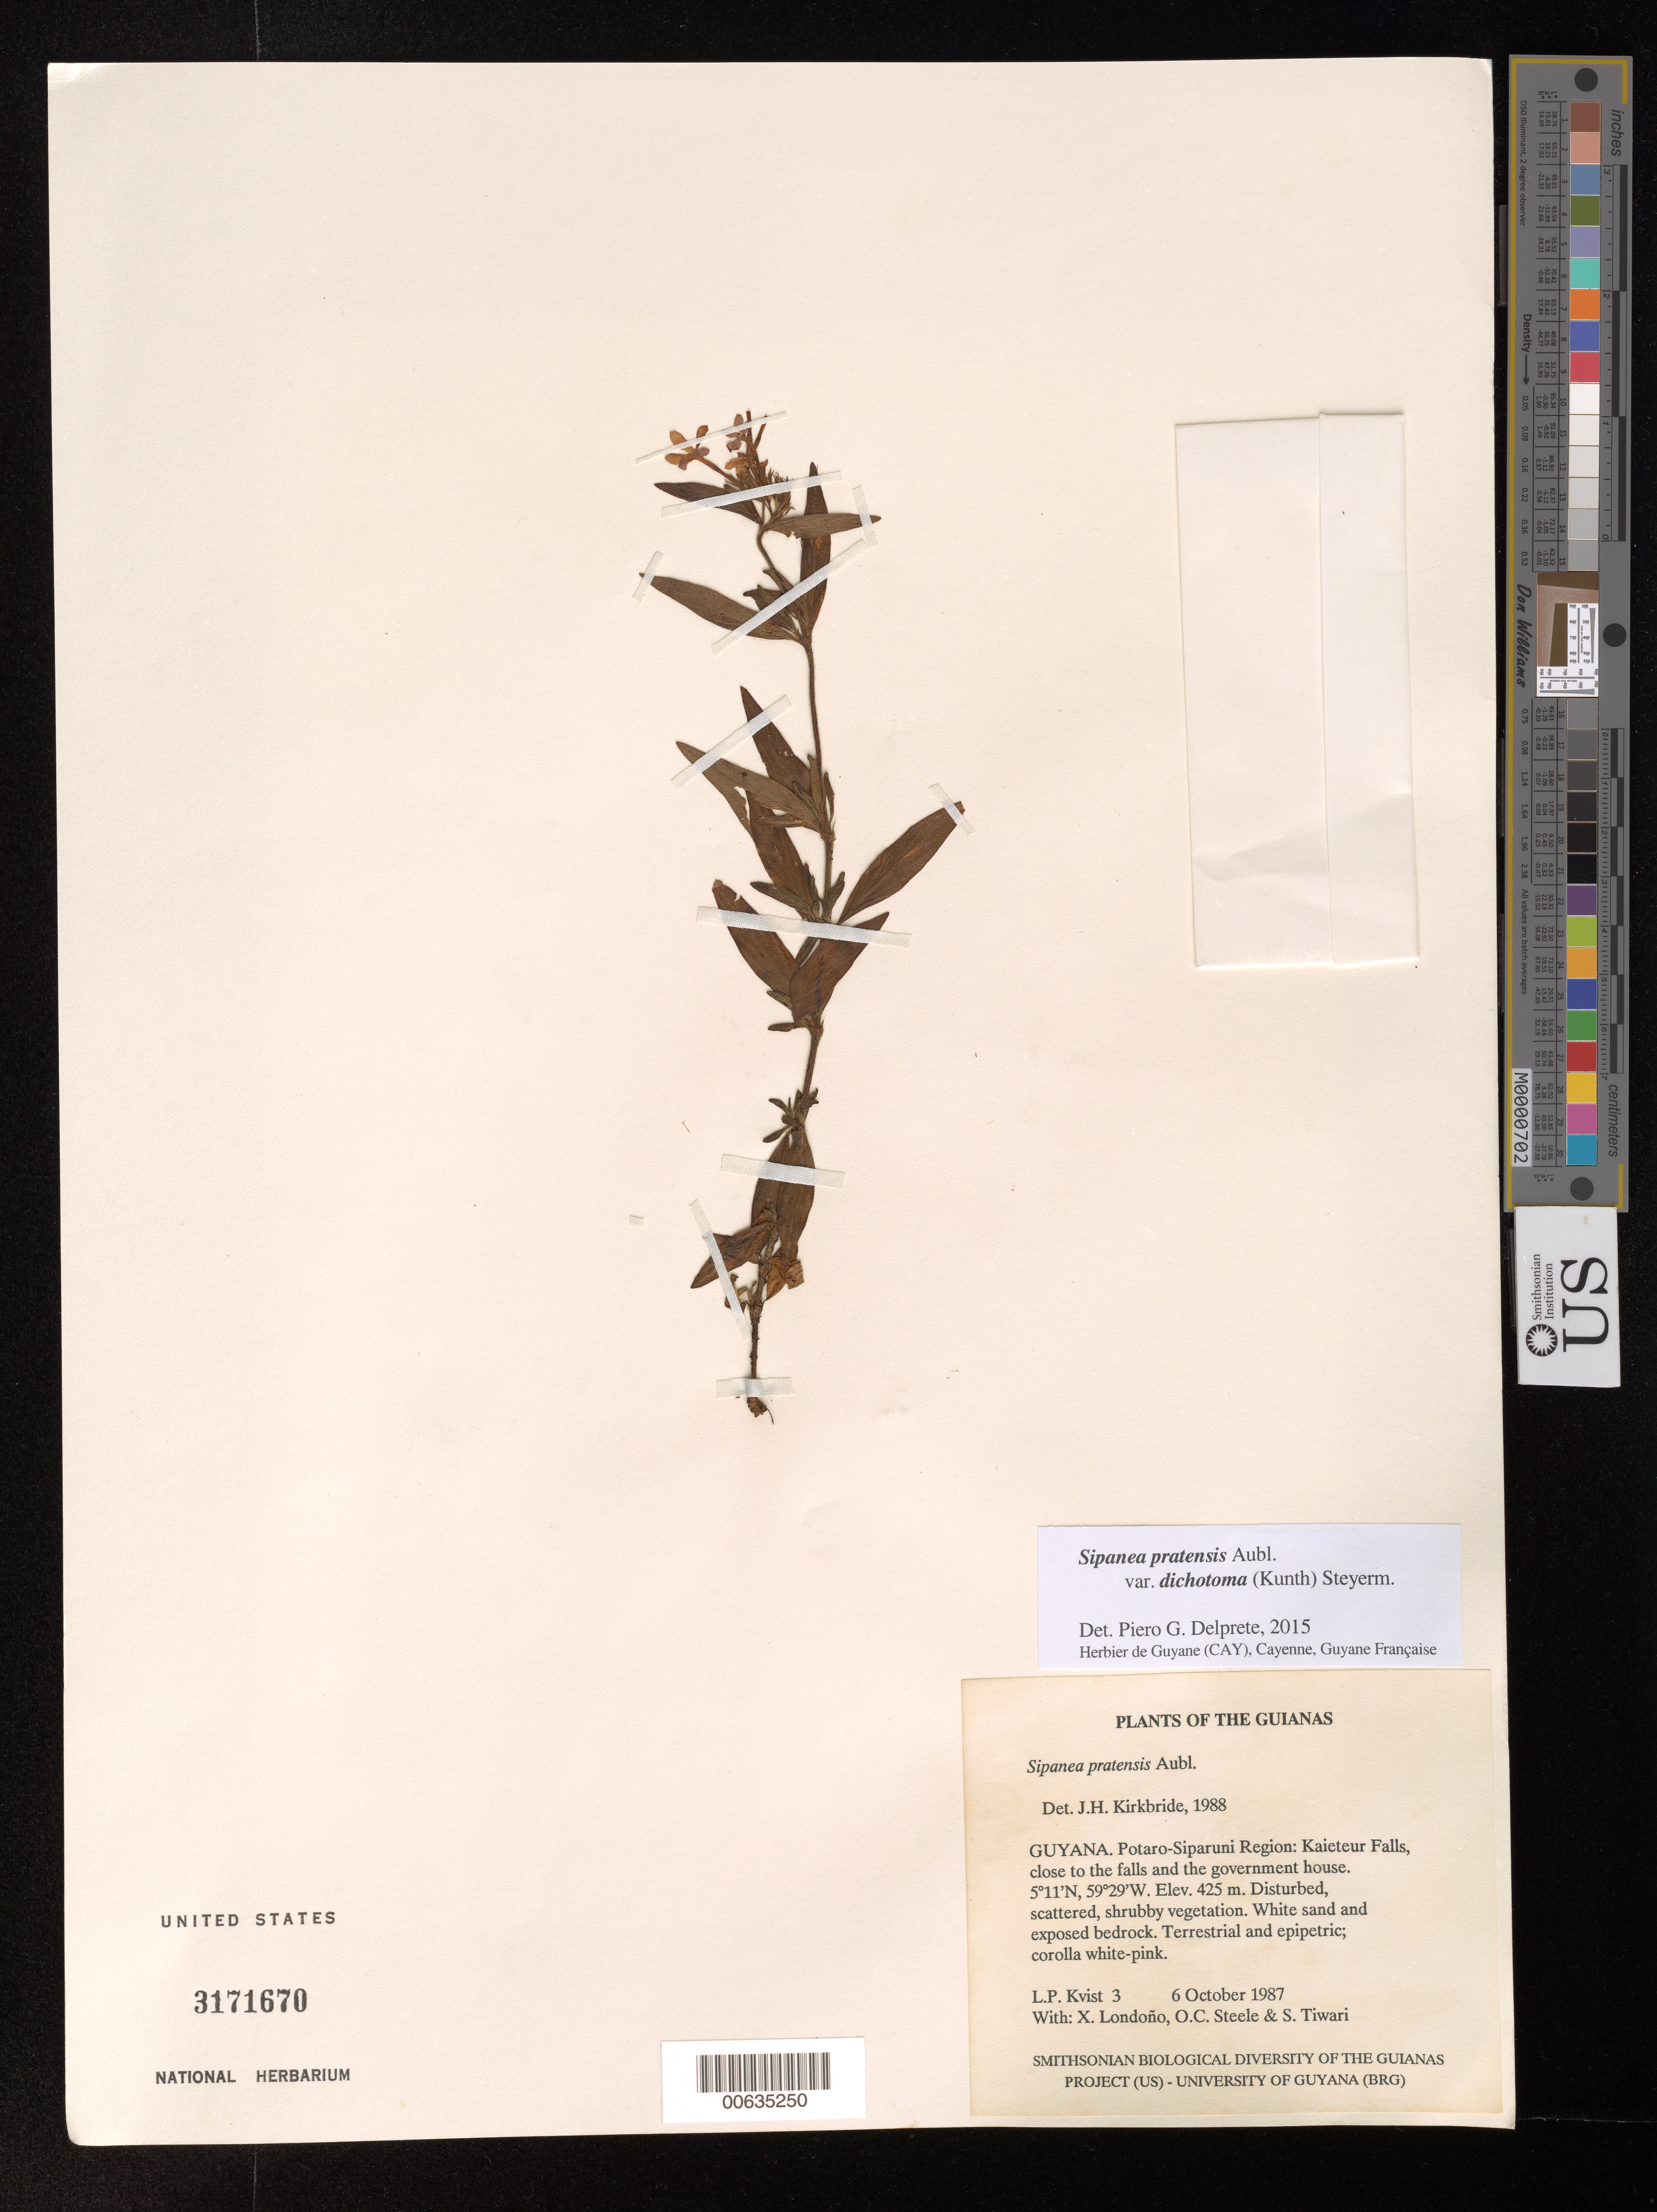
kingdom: Plantae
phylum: Tracheophyta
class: Magnoliopsida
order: Gentianales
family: Rubiaceae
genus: Sipanea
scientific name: Sipanea pratensis var. dichotoma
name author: (Kunth) Steyerm.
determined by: Delprete, P. G., Herb. de Guyane Cay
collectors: L. P. Kvist, X. Londoño, O. C. Steele & S. Tiwari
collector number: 3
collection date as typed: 6 October 1987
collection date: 1987-10-06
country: Guyana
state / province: Potaro-Siparuni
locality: Kaieteur Falls, close to the falls and the government house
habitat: Disturbed, scattered, shrubby vegetation. White sand and exposed bedrock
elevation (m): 425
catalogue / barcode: US 3171607